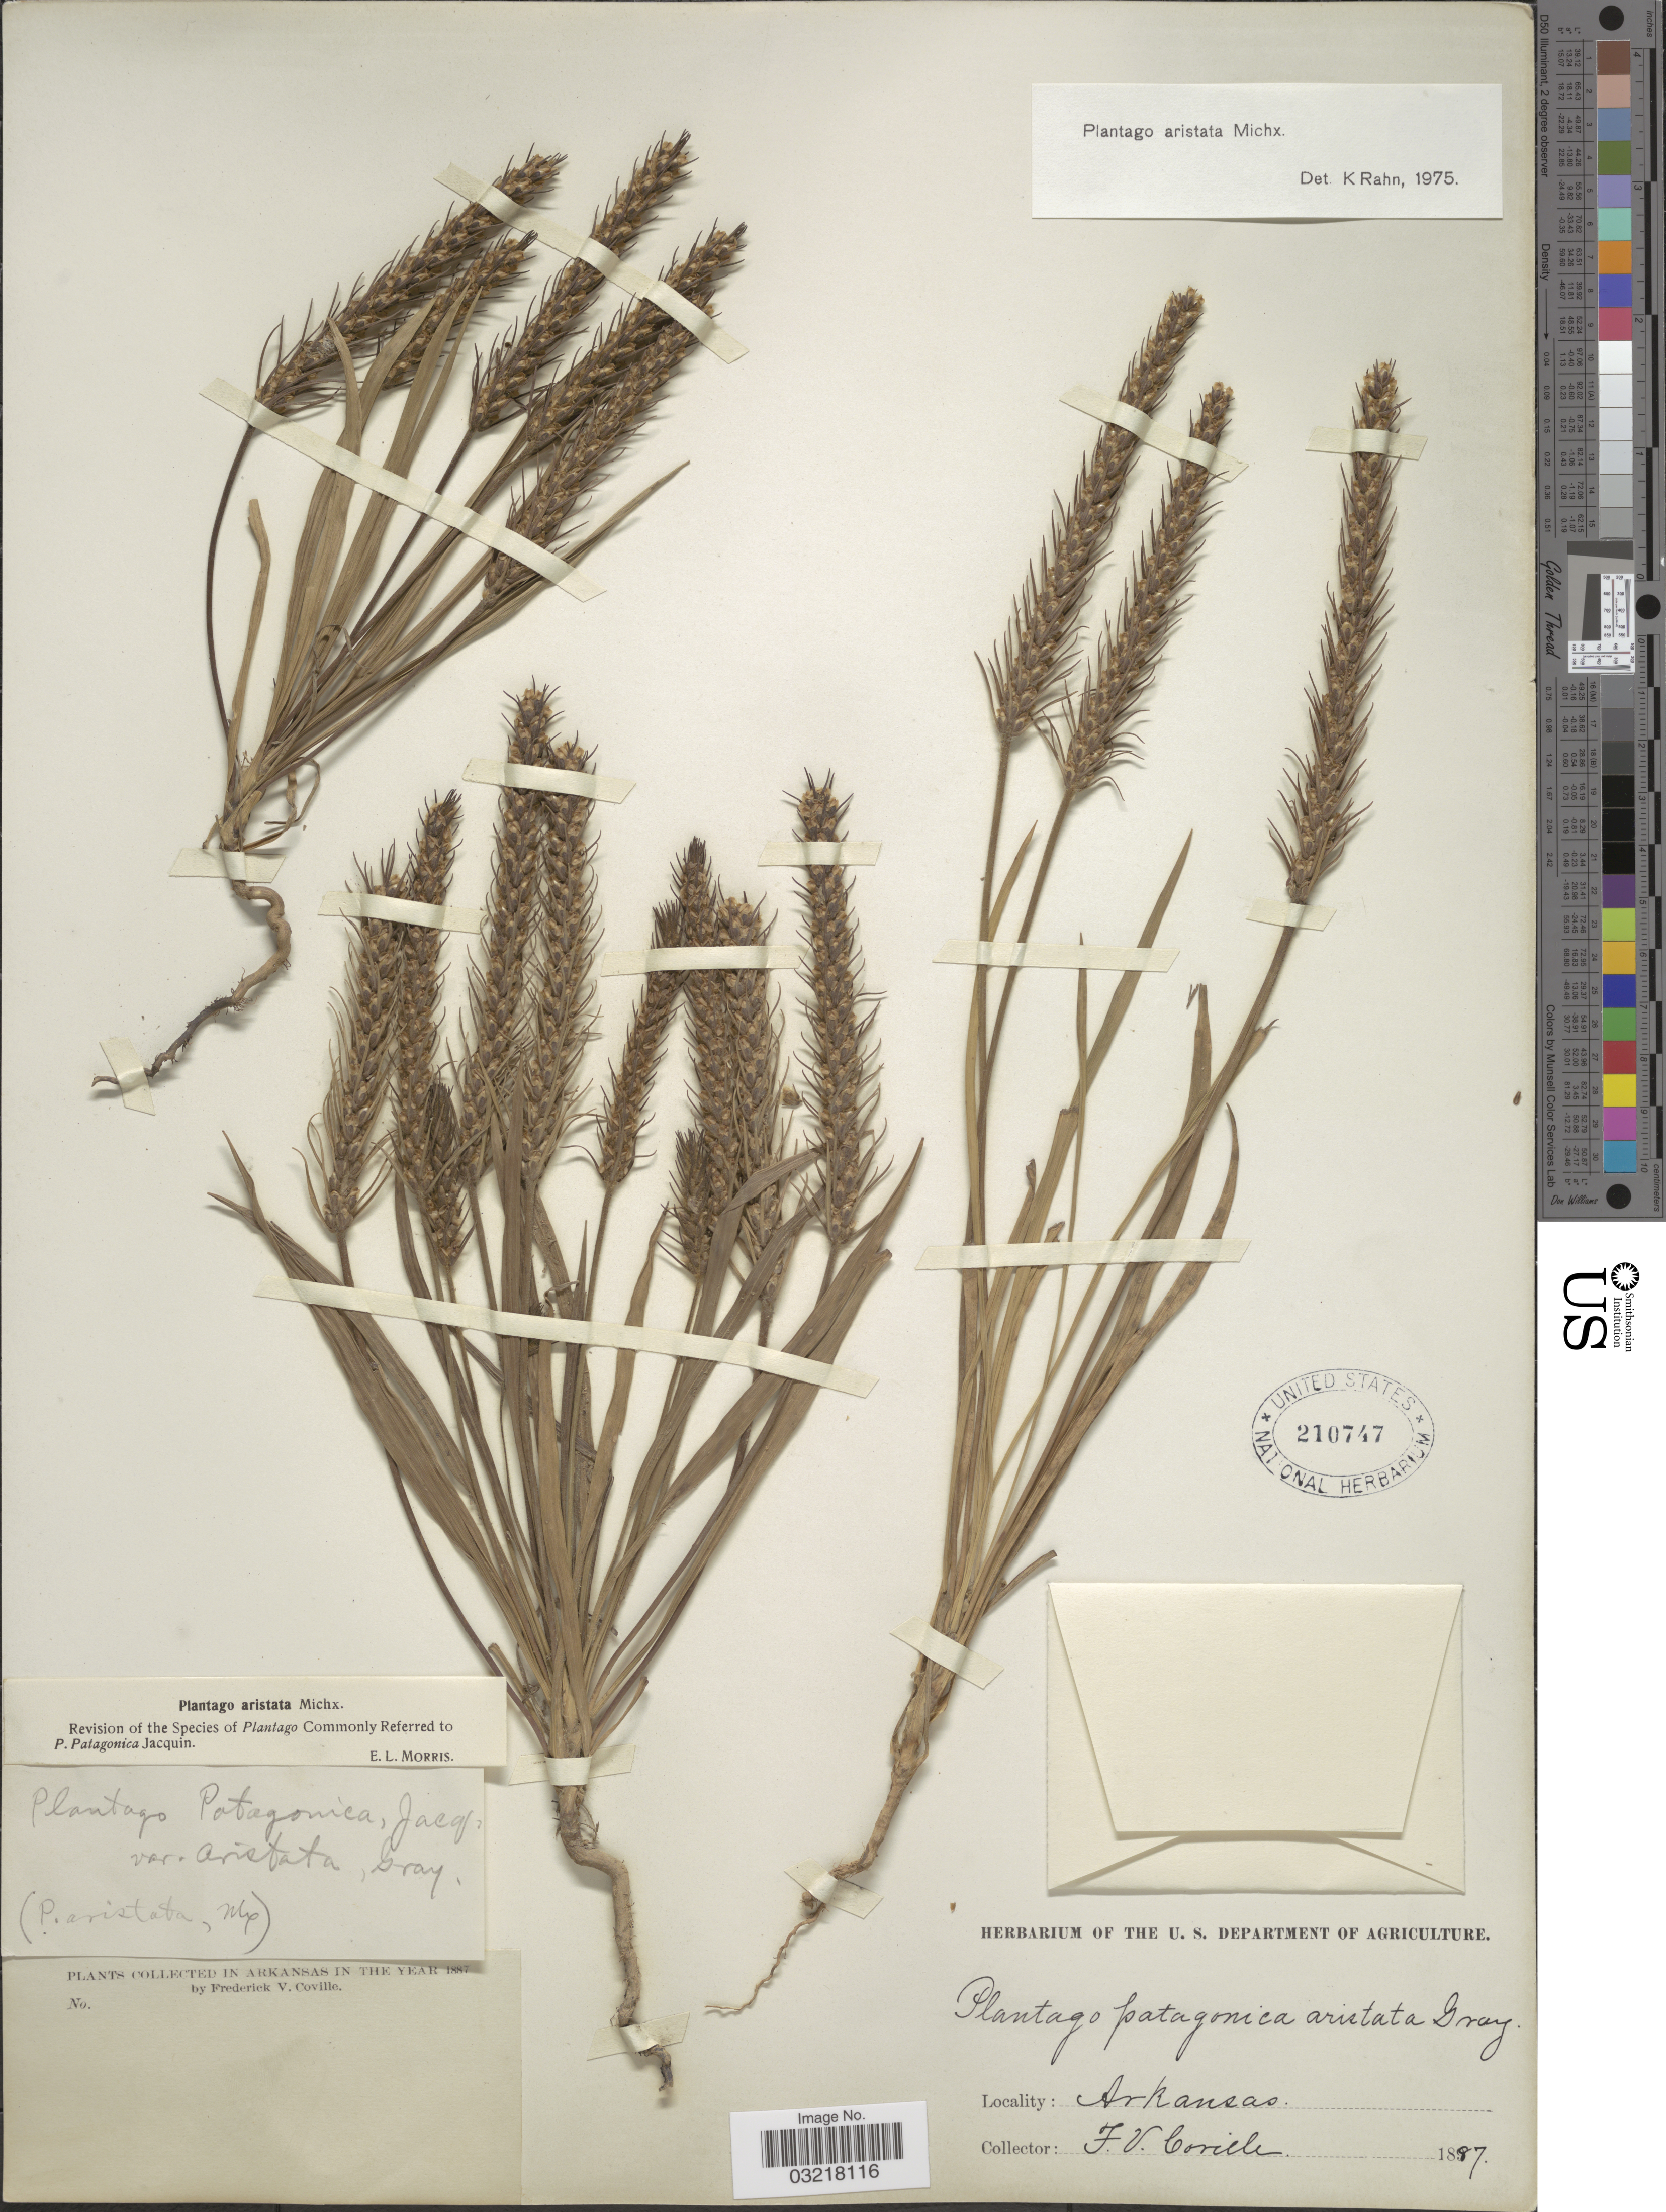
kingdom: Plantae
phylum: Tracheophyta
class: Magnoliopsida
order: Lamiales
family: Plantaginaceae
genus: Plantago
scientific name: Plantago aristata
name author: Michx.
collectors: F. V. Coville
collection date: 1887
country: United States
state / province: Arkansas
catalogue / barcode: US 210747